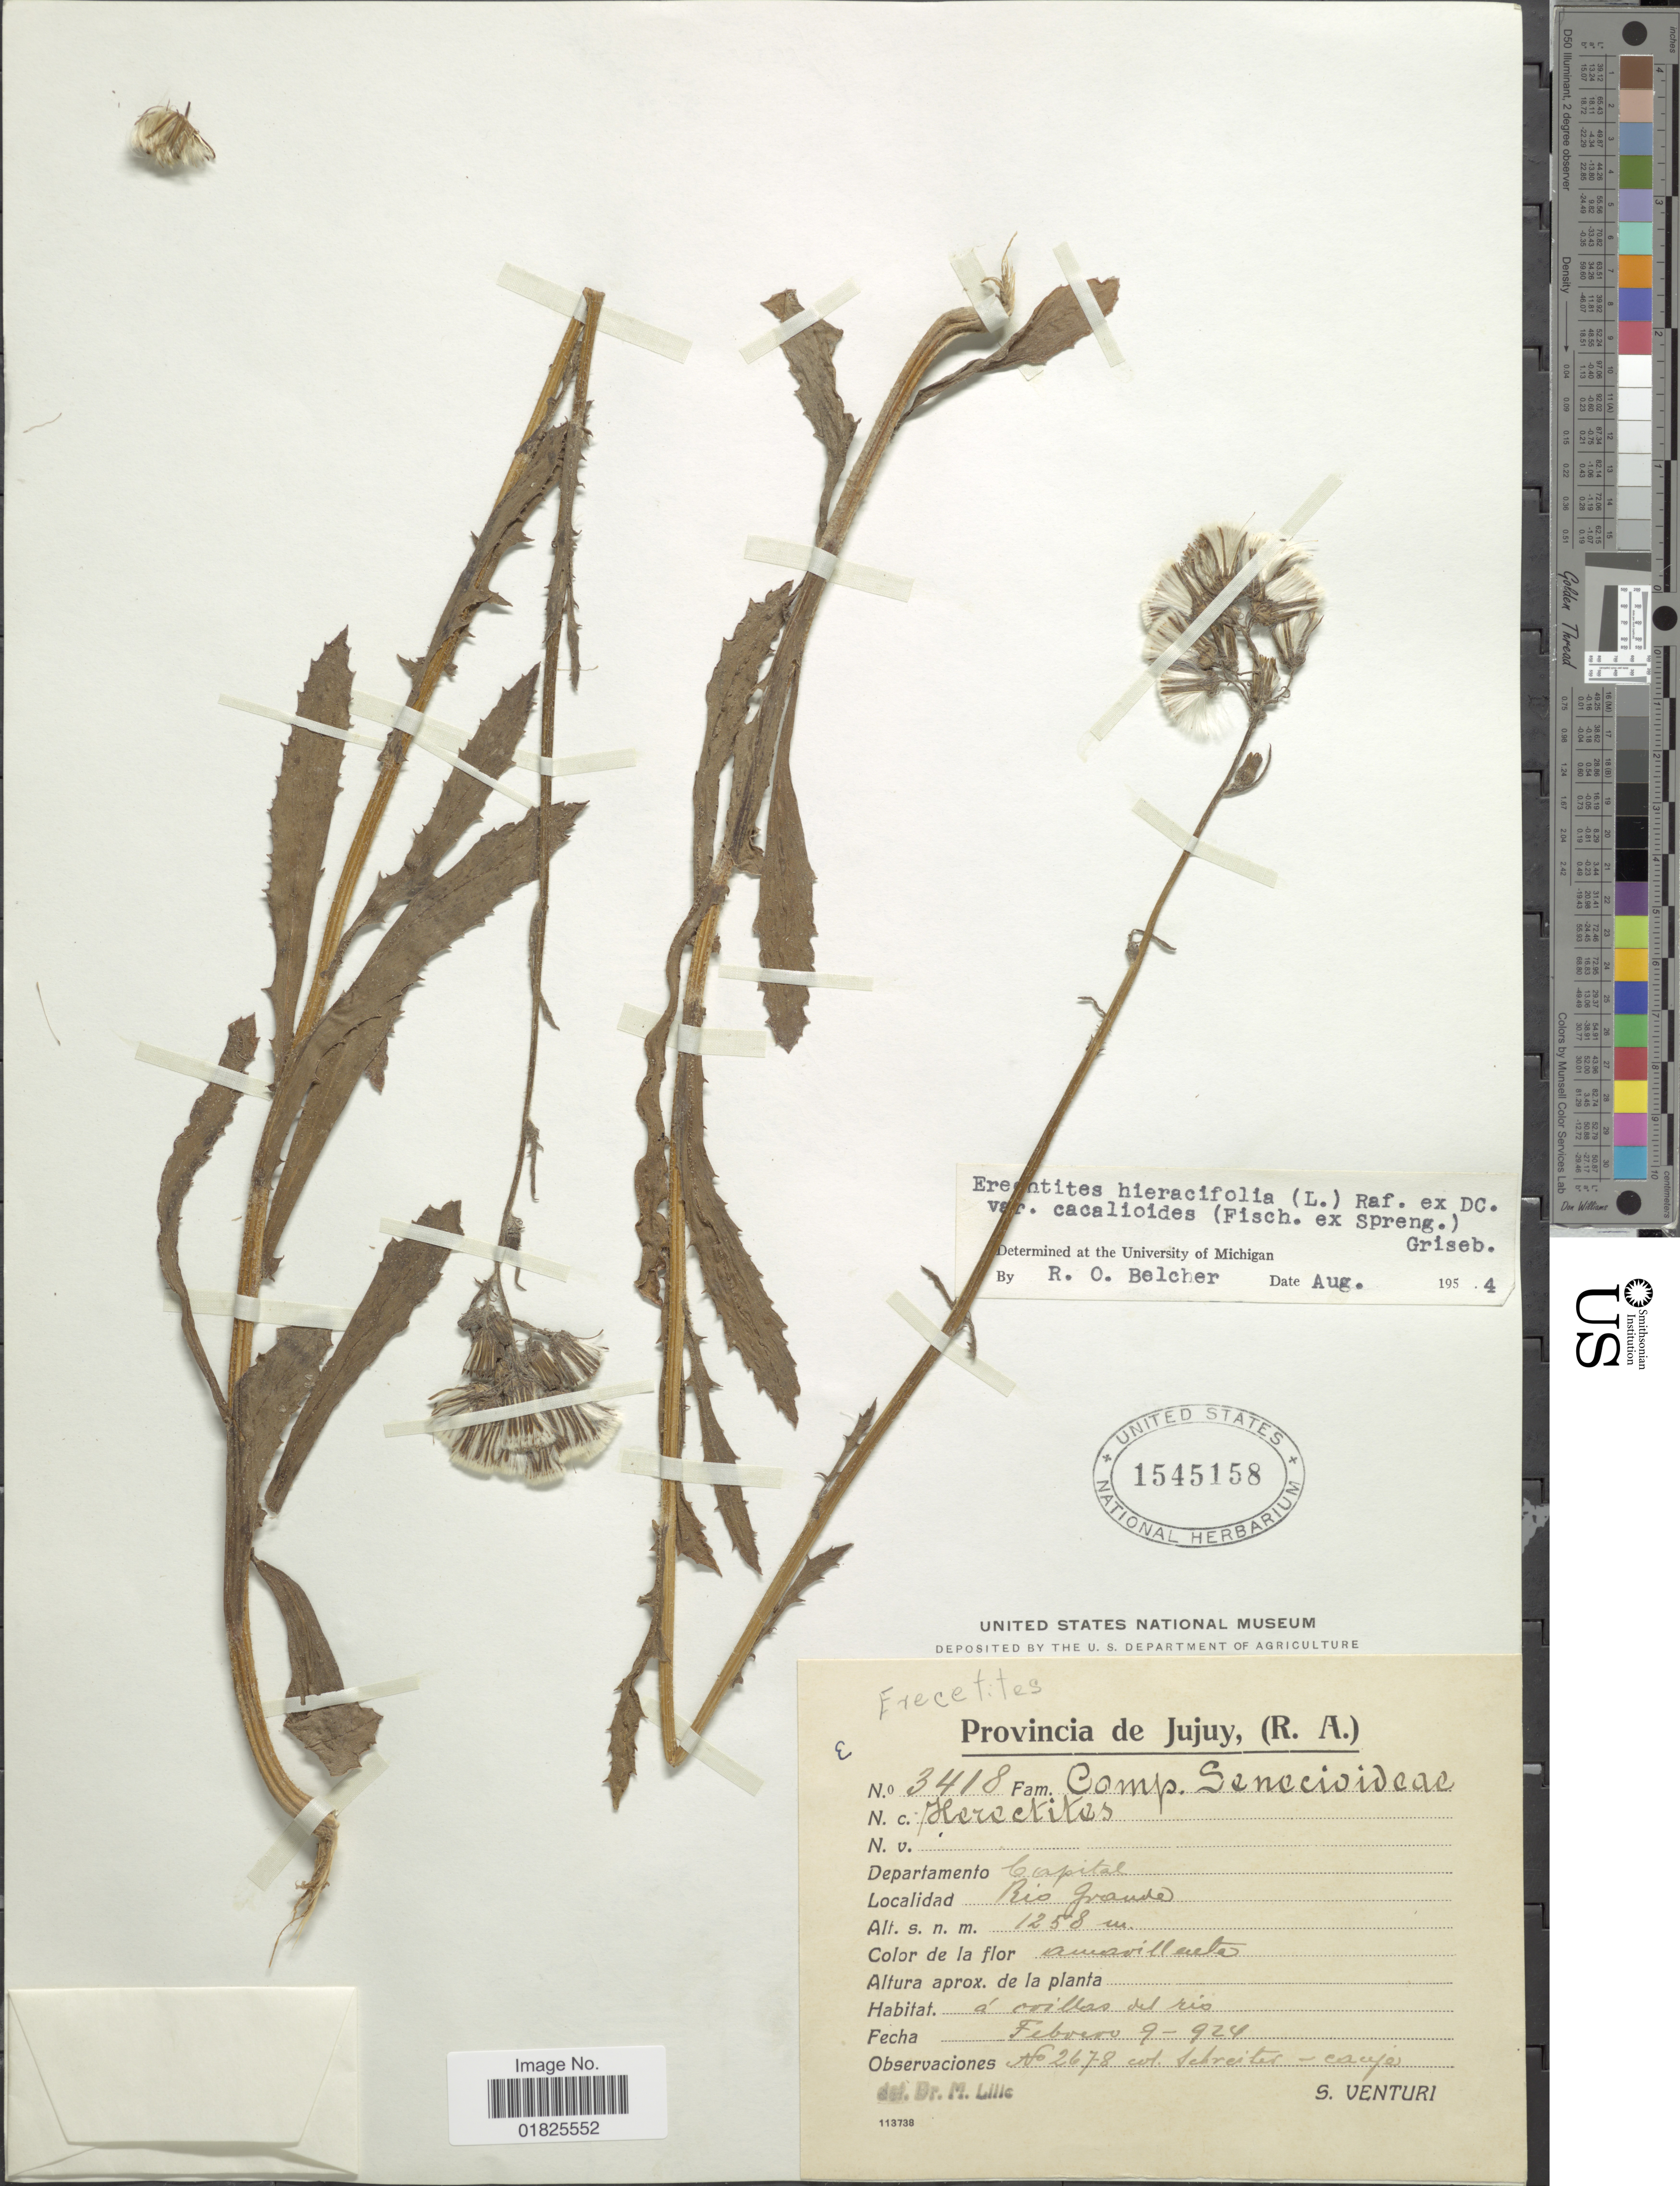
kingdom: Plantae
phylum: Tracheophyta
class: Magnoliopsida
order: Asterales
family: Asteraceae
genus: Erechtites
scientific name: Erechtites hieraciifolius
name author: (L.) Raf. ex DC.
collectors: S. Venturi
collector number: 3418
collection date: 1924-02-09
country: Argentina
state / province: Jujuy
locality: Departamento Capital. Rio Grande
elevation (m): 1258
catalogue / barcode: US 1545158